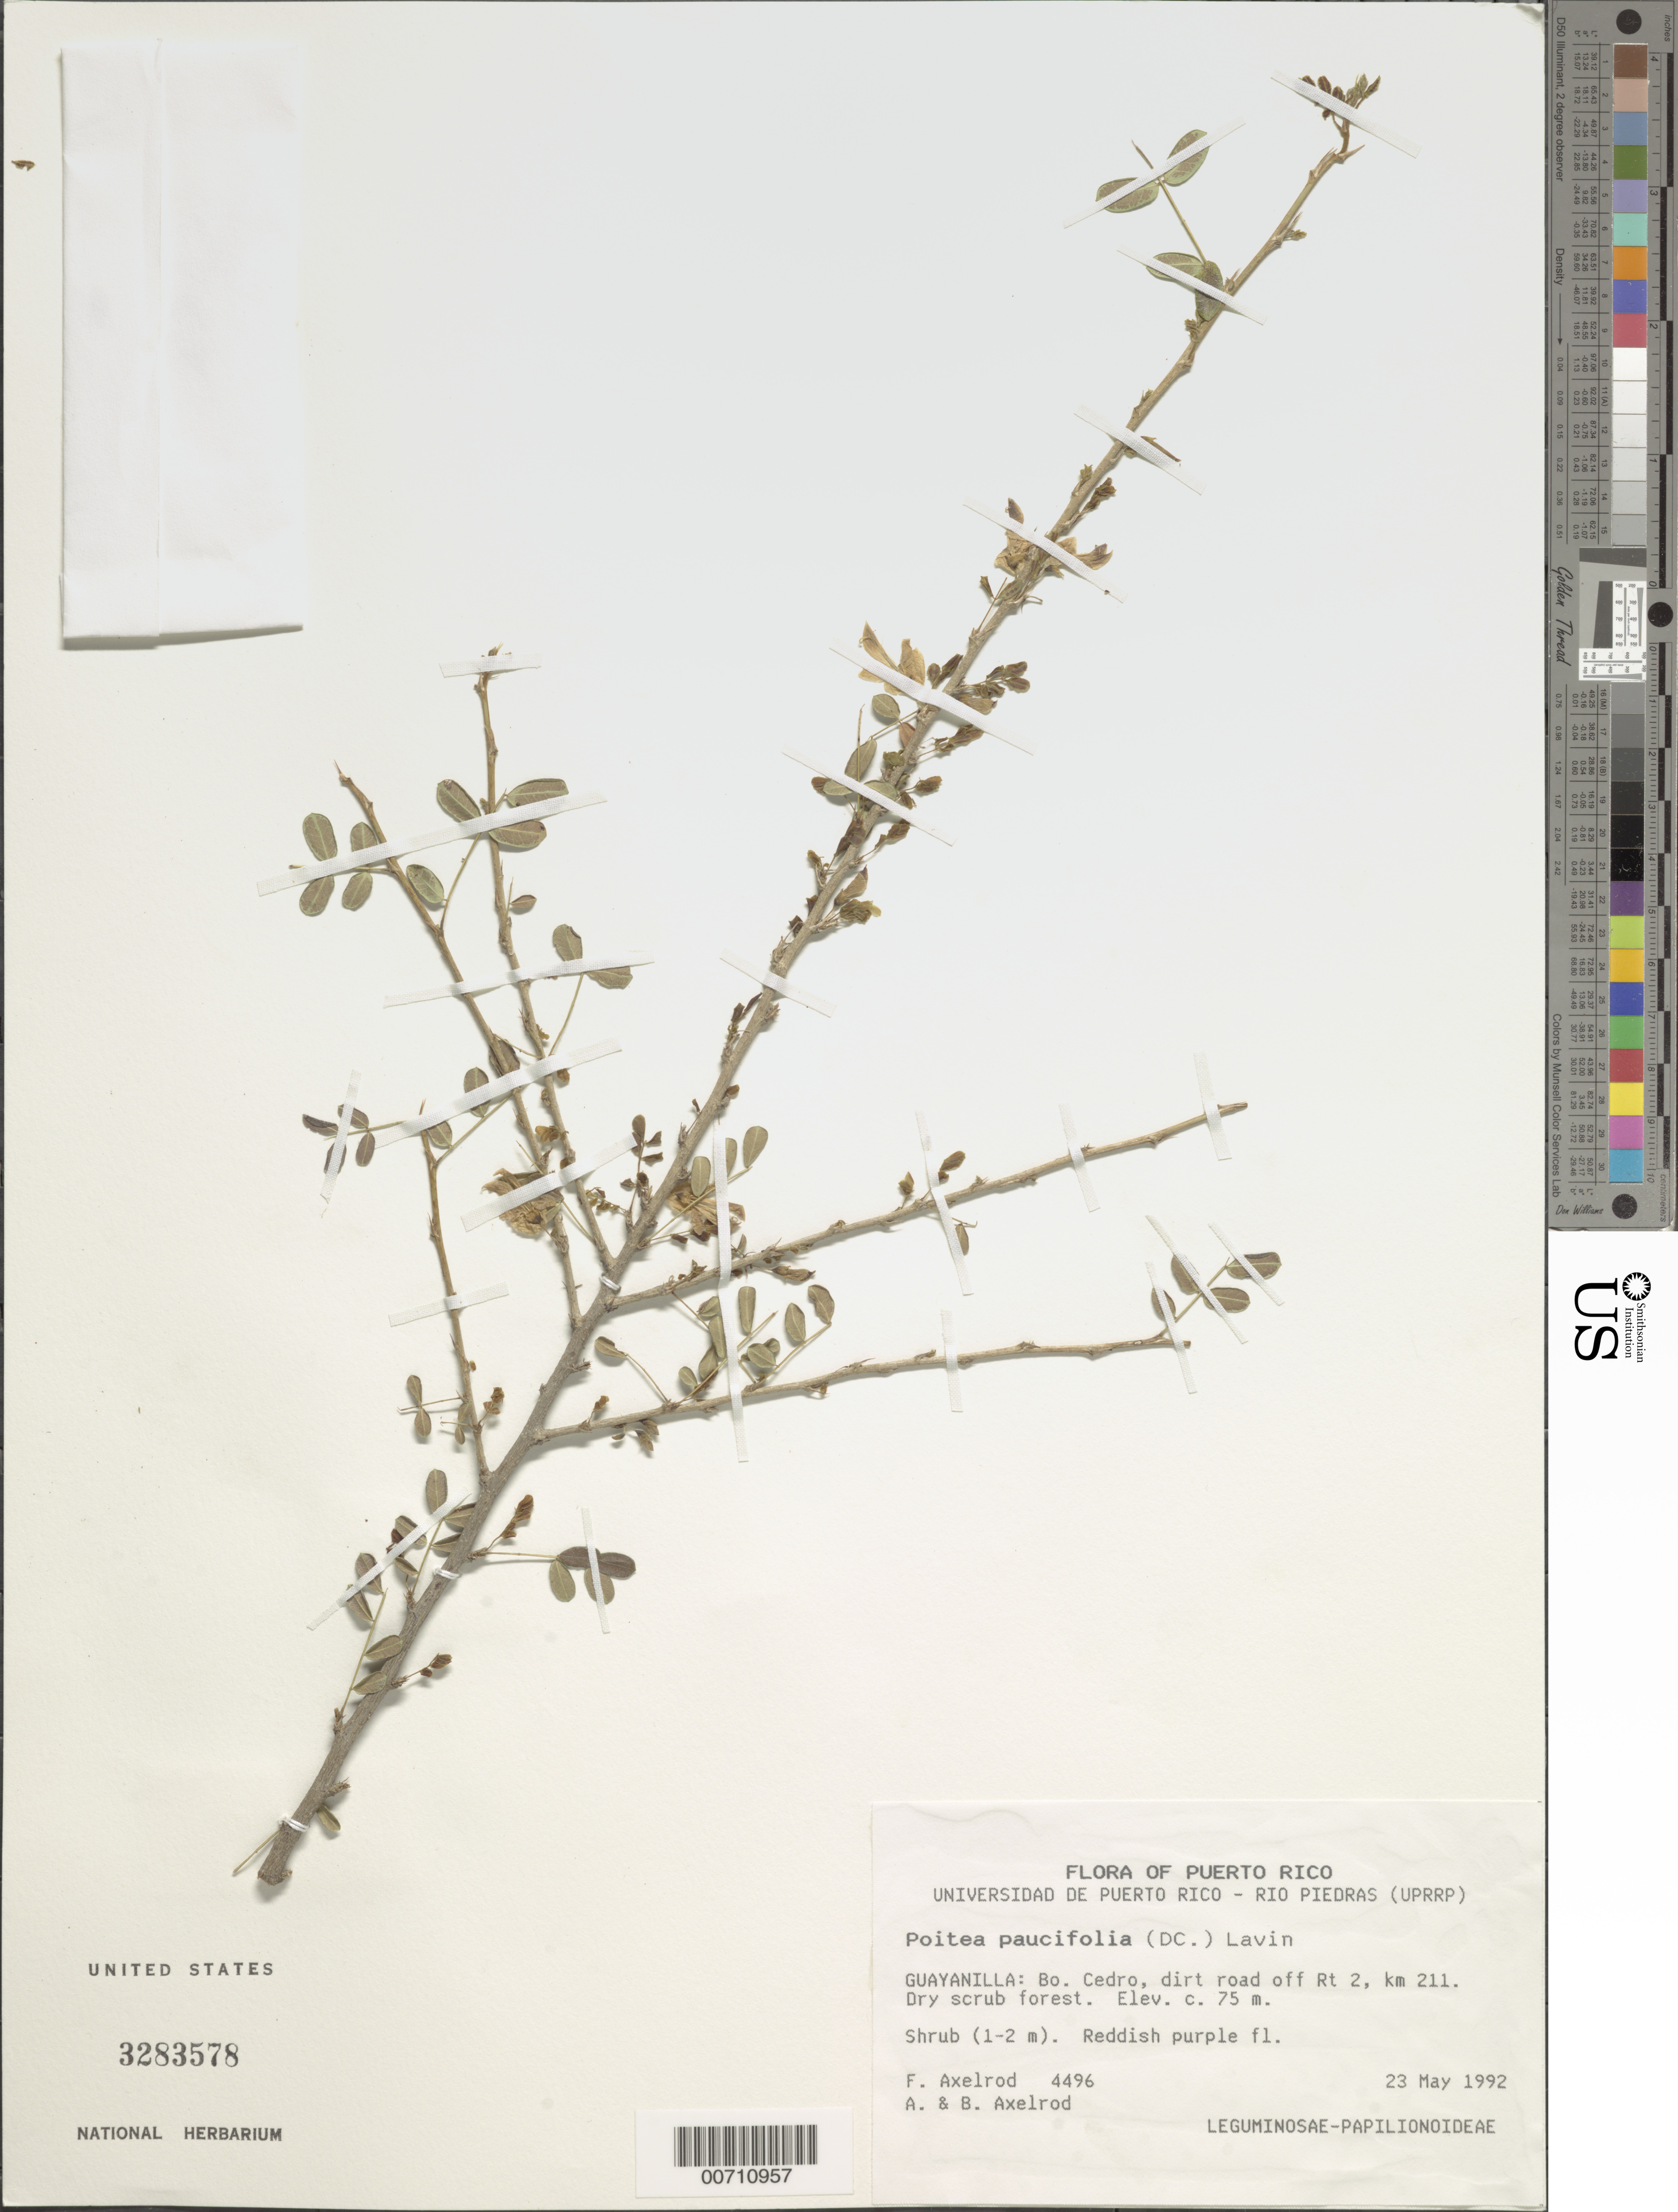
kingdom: Plantae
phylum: Tracheophyta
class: Magnoliopsida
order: Fabales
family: Fabaceae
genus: Poitea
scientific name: Poitea paucifolia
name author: (DC.) Lavin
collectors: F. S. Axelrod, A. Axelrod & B. Axelrod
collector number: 4496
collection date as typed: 23 May 1992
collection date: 1992-05-23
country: Puerto Rico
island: Greater Antilles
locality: Guayanilla: Bo. Cedro, dirt road off Rt 2, km 211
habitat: Dry scrub forest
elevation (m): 75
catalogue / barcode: US 3283578